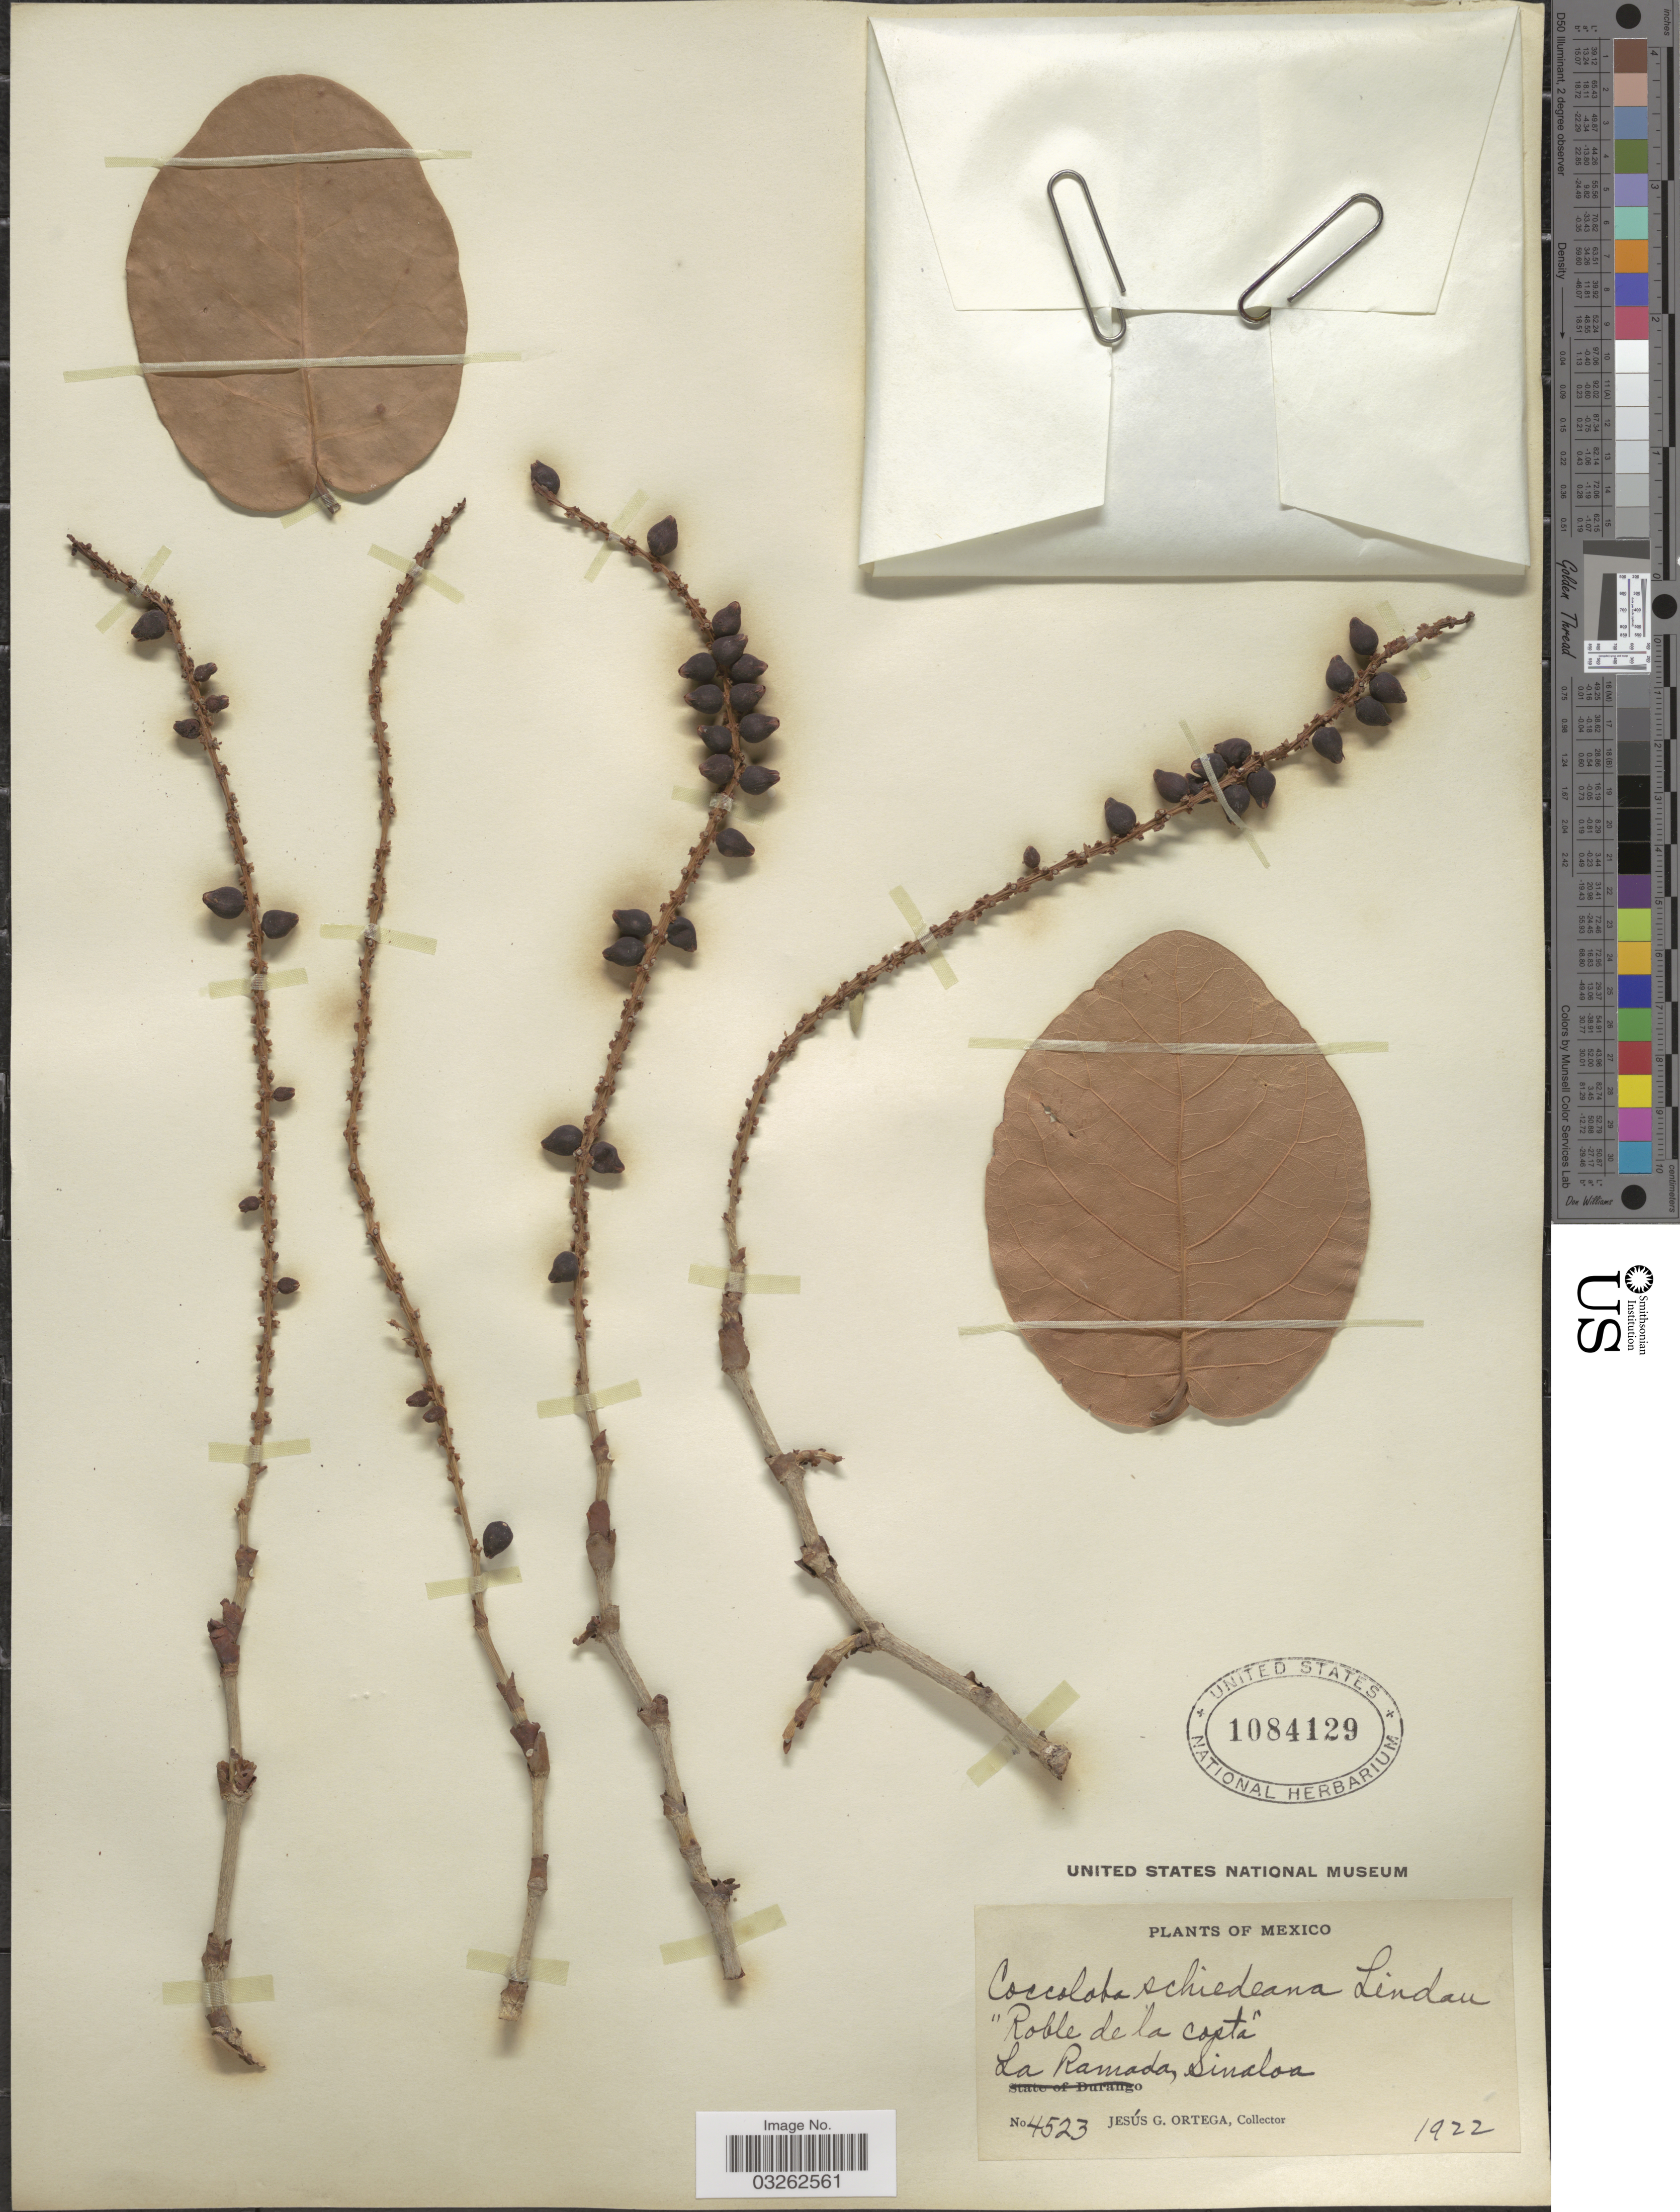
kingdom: Plantae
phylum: Tracheophyta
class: Magnoliopsida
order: Caryophyllales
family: Polygonaceae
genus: Coccoloba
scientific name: Coccoloba barbadensis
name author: Jacq.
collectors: J. Ortega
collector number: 4523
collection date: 1922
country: Mexico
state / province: Sinaloa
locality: La Ramada.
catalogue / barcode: US 1084129